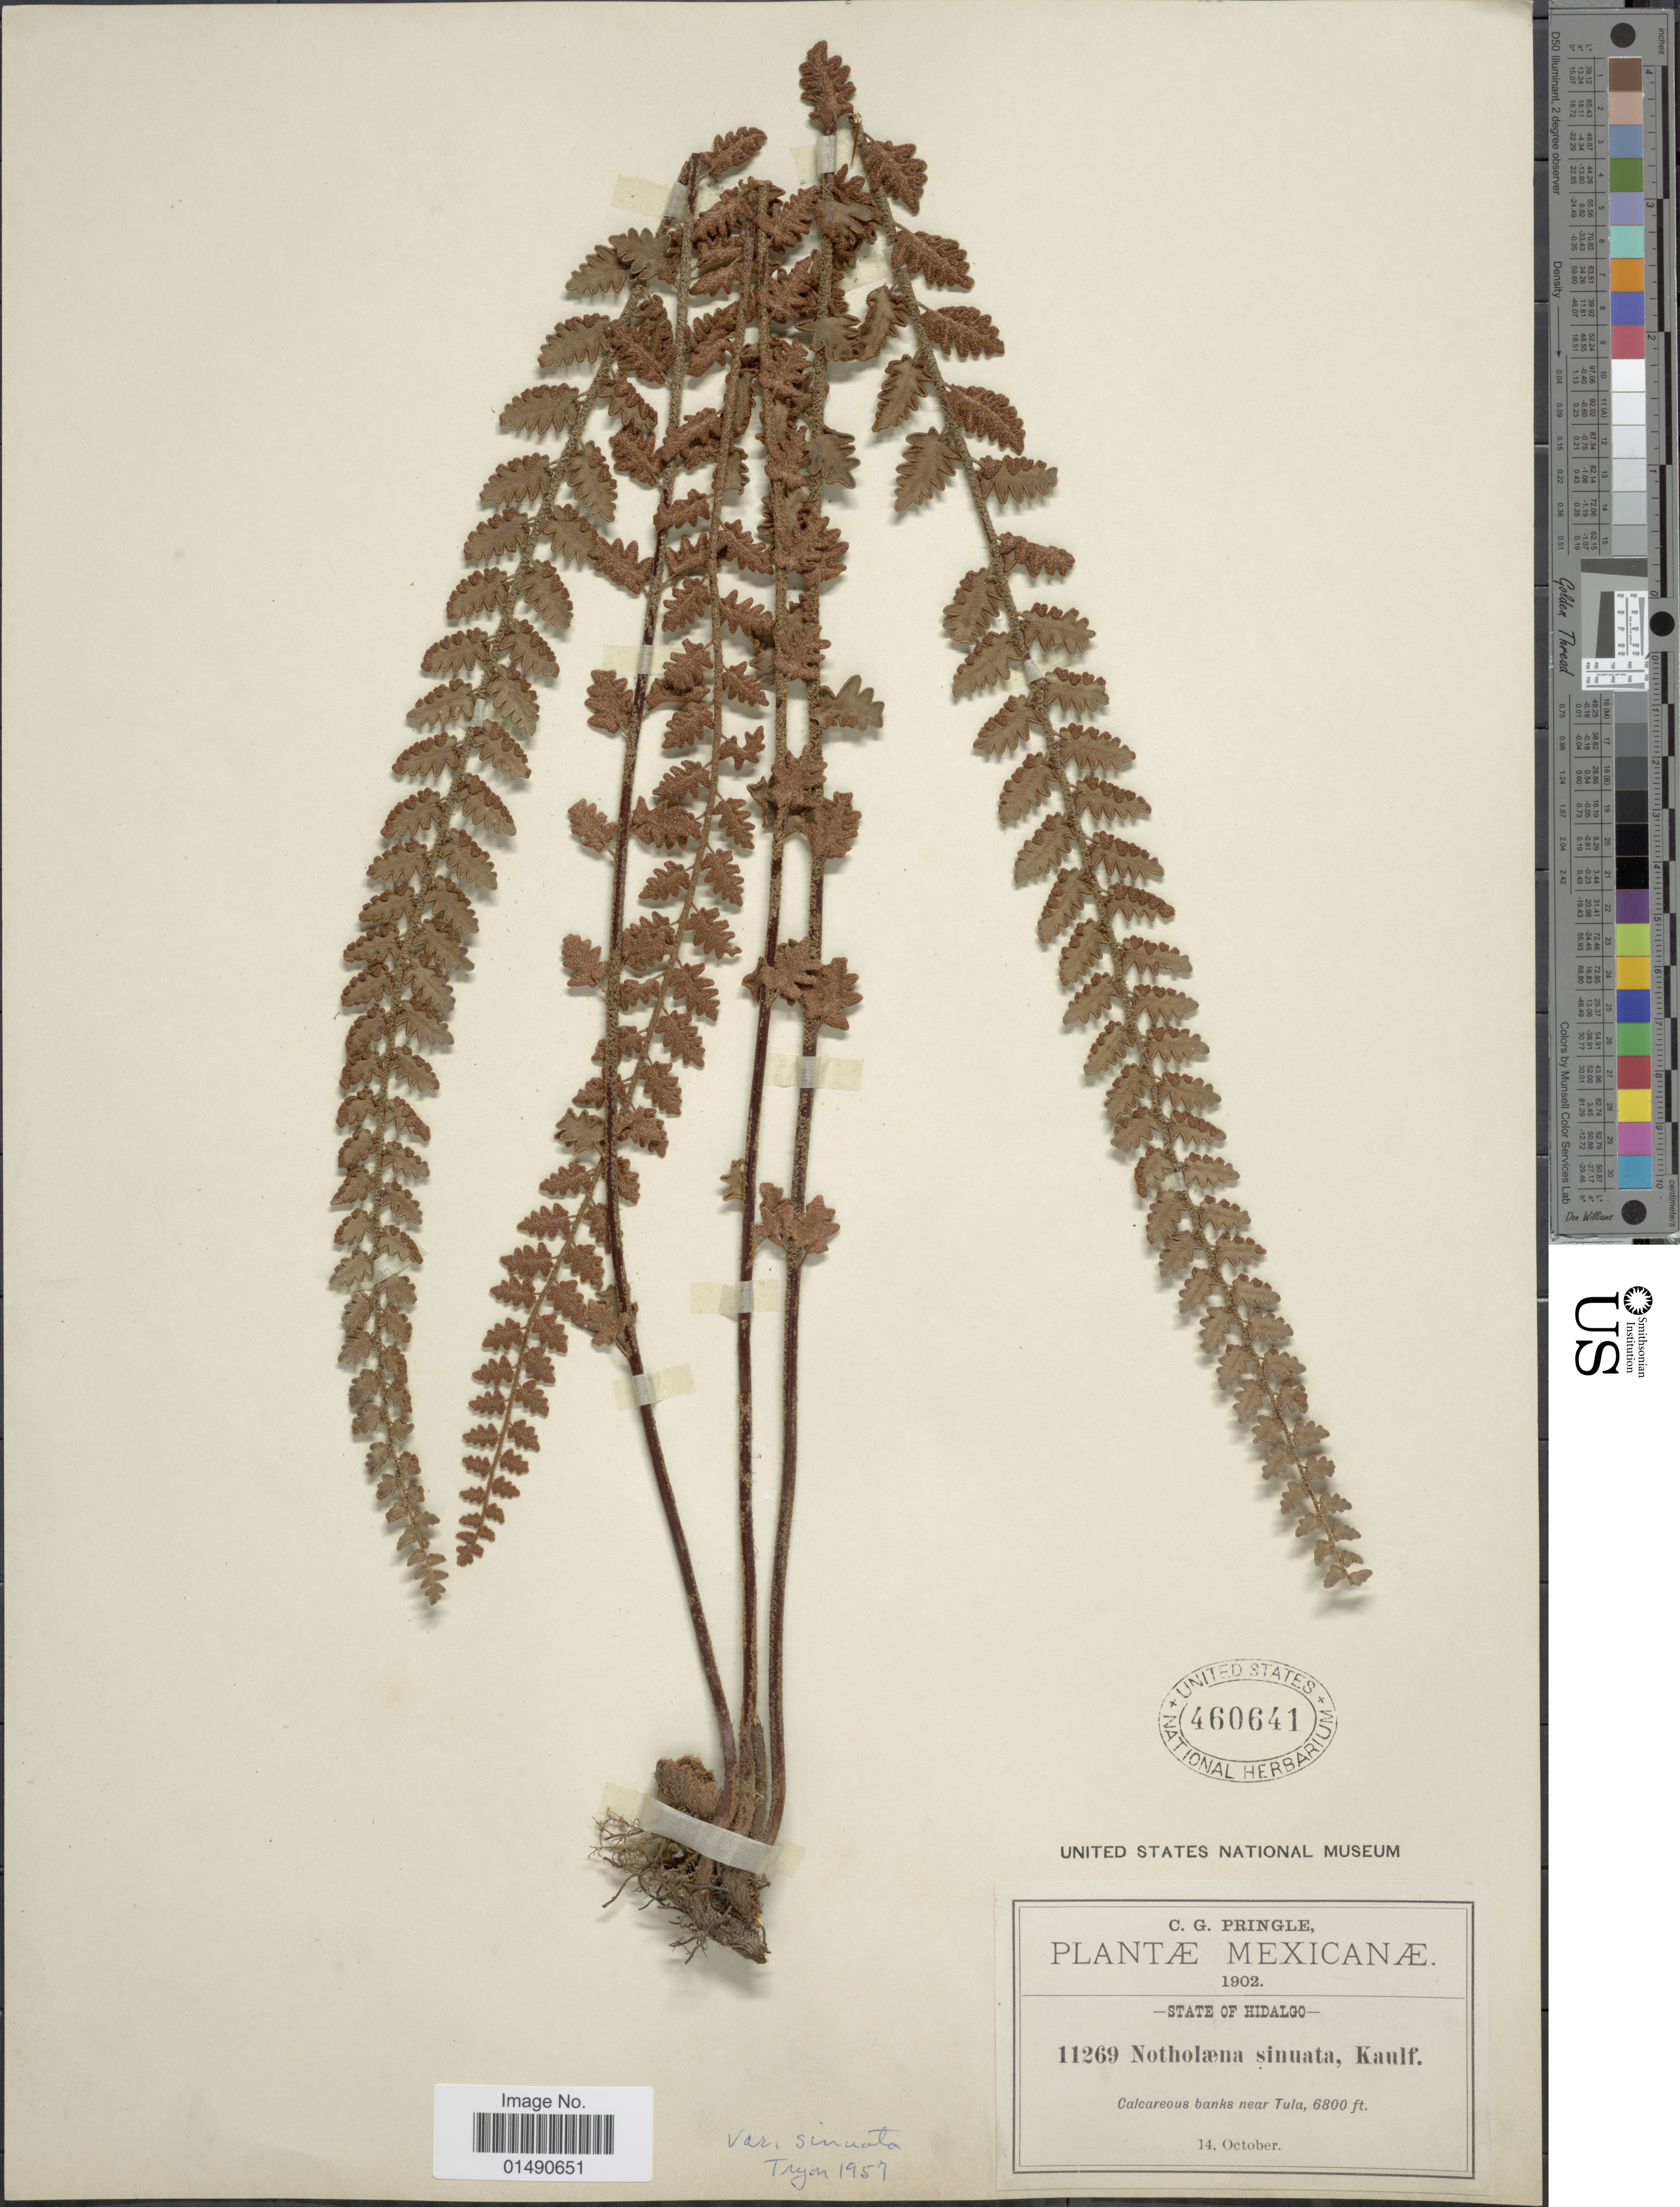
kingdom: Plantae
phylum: Tracheophyta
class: Polypodiopsida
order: Polypodiales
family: Pteridaceae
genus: Astrolepis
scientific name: Astrolepis sinuata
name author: (Lag. ex Sw.) D.M. Benham & Windham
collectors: C. G. Pringle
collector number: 11269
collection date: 1902-10-14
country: Mexico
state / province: Hidalgo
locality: Calcareous banks near Tula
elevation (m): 2073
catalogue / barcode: US 460641